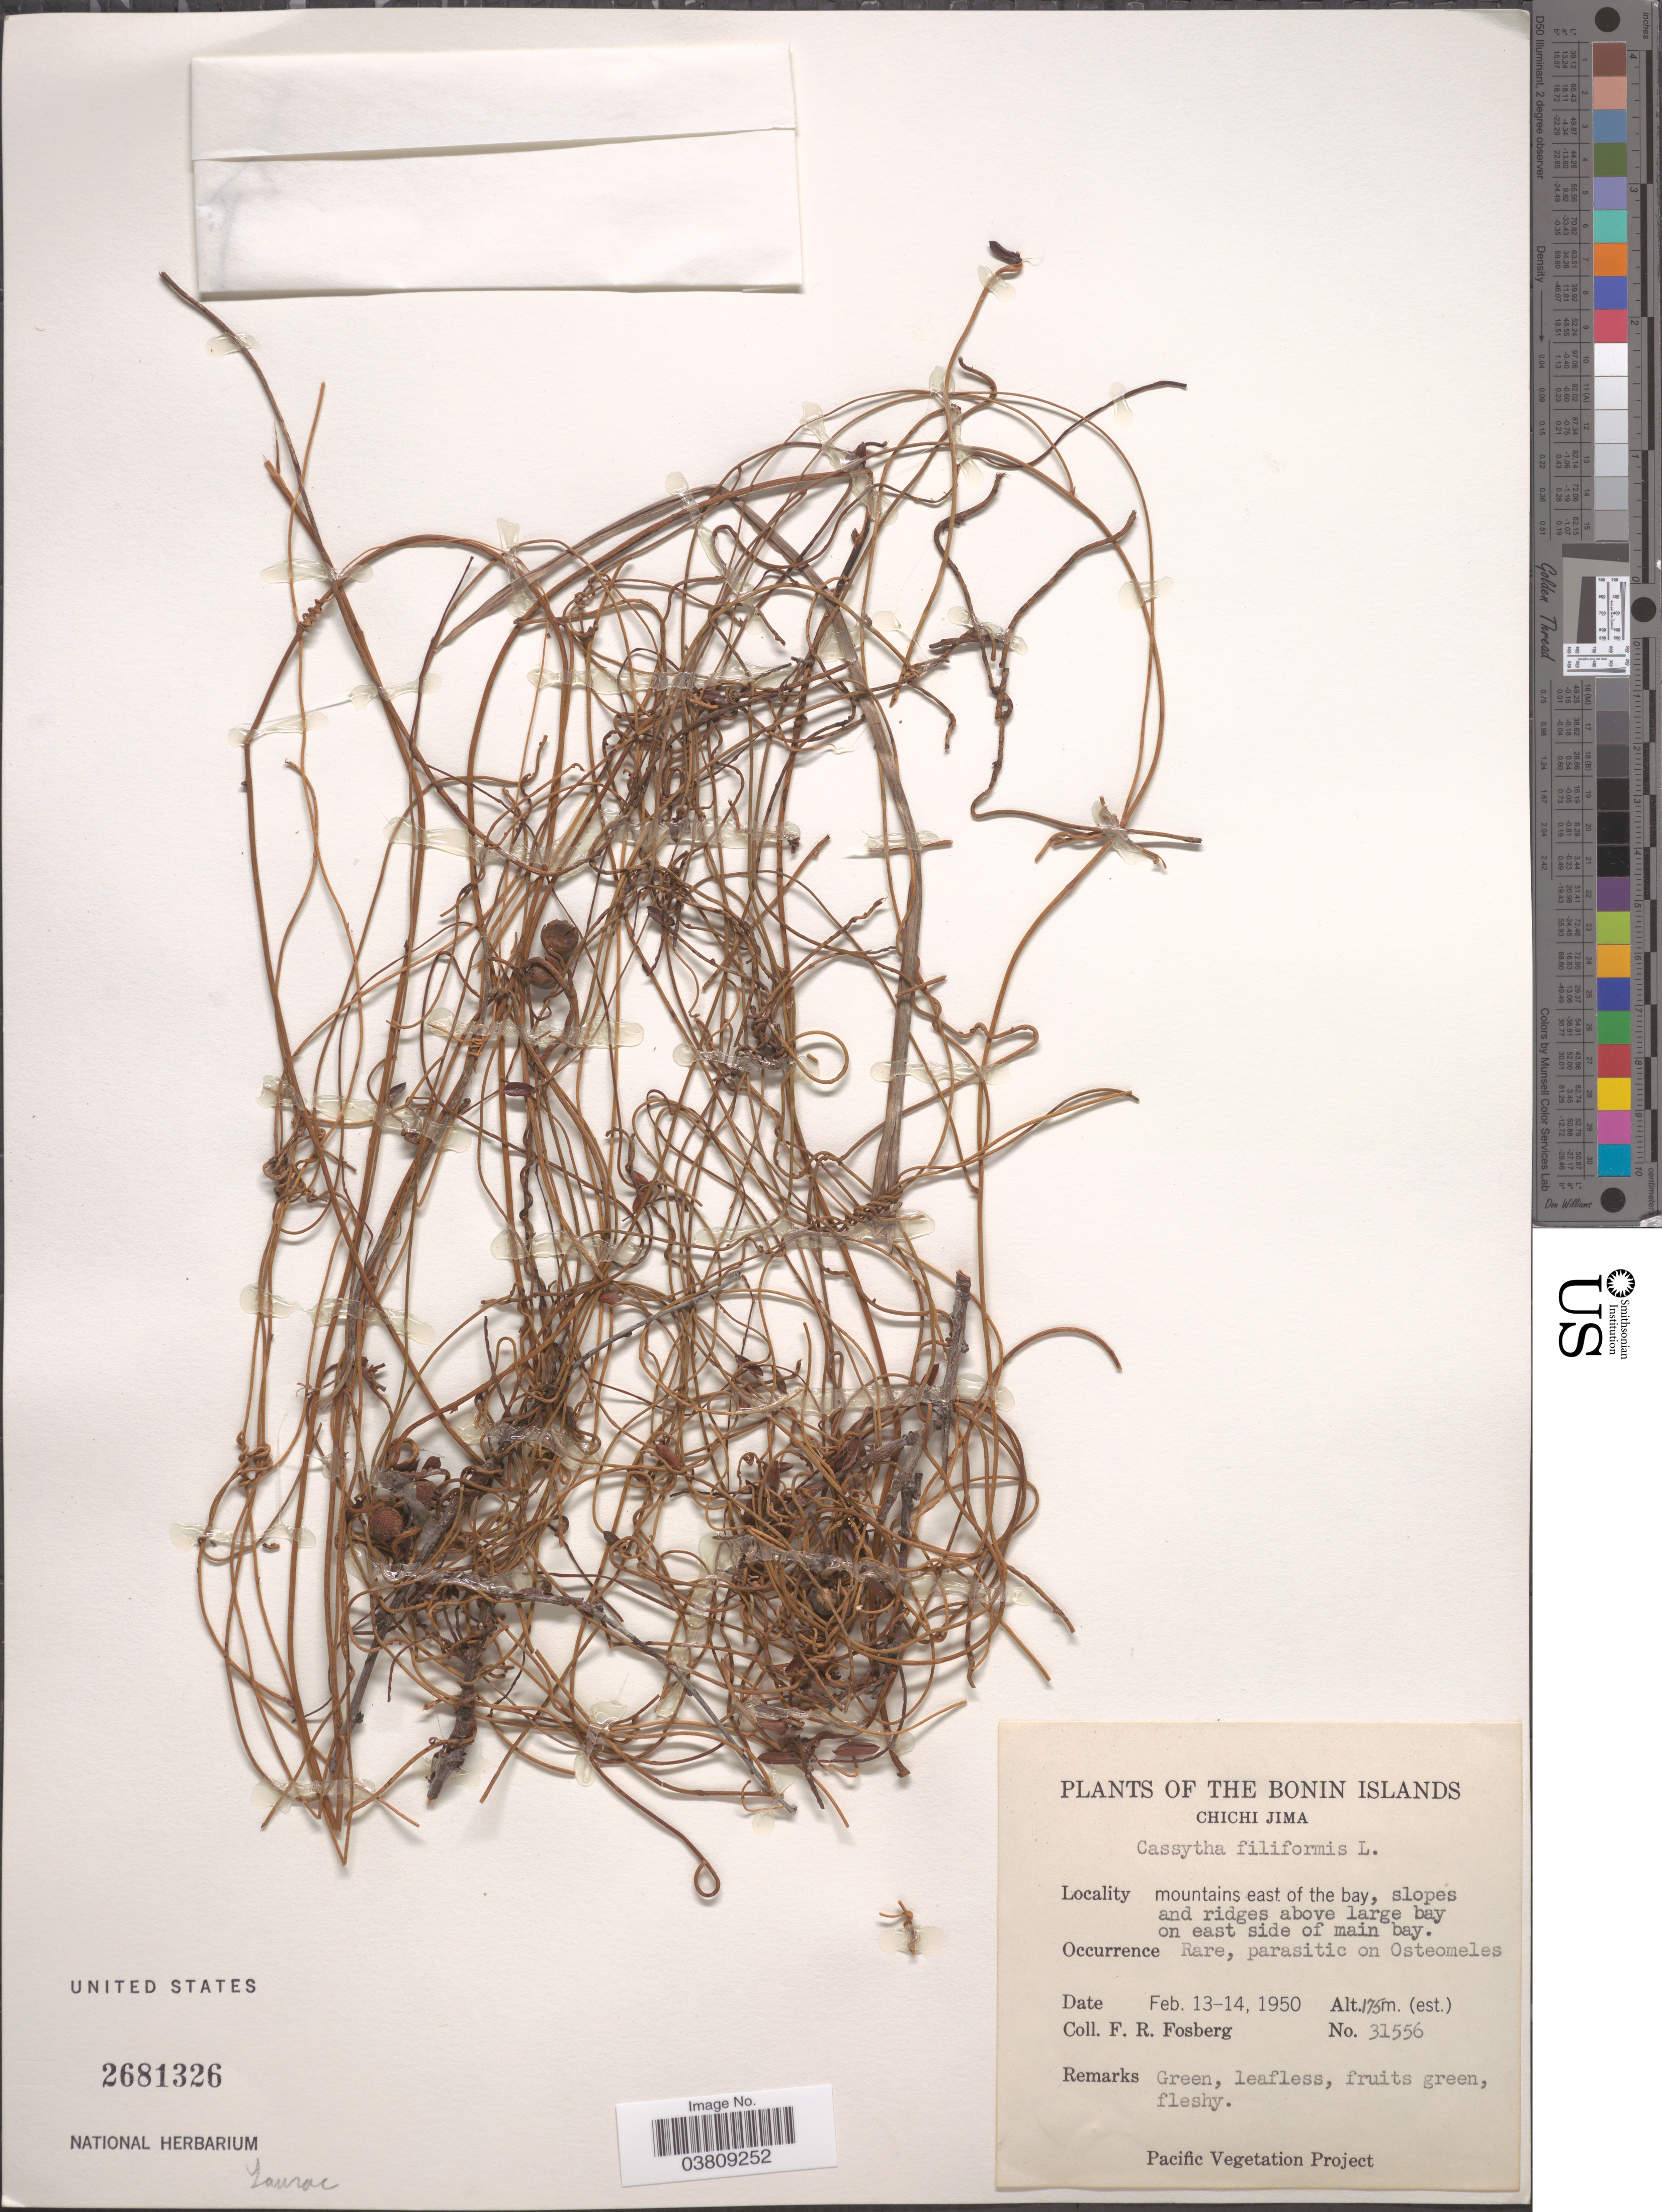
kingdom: Plantae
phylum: Tracheophyta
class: Magnoliopsida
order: Laurales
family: Lauraceae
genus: Cassytha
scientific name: Cassytha filiformis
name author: L.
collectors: F. R. Fosberg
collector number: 31556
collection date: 1950-02-13/1950-02-14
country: Japan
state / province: Tokyo, Federal City of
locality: Bonin Islands. Chichi Jima. Mountains east of the bay, slopes and ridges above large bay on east side of main bay.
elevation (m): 175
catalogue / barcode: US 2681326